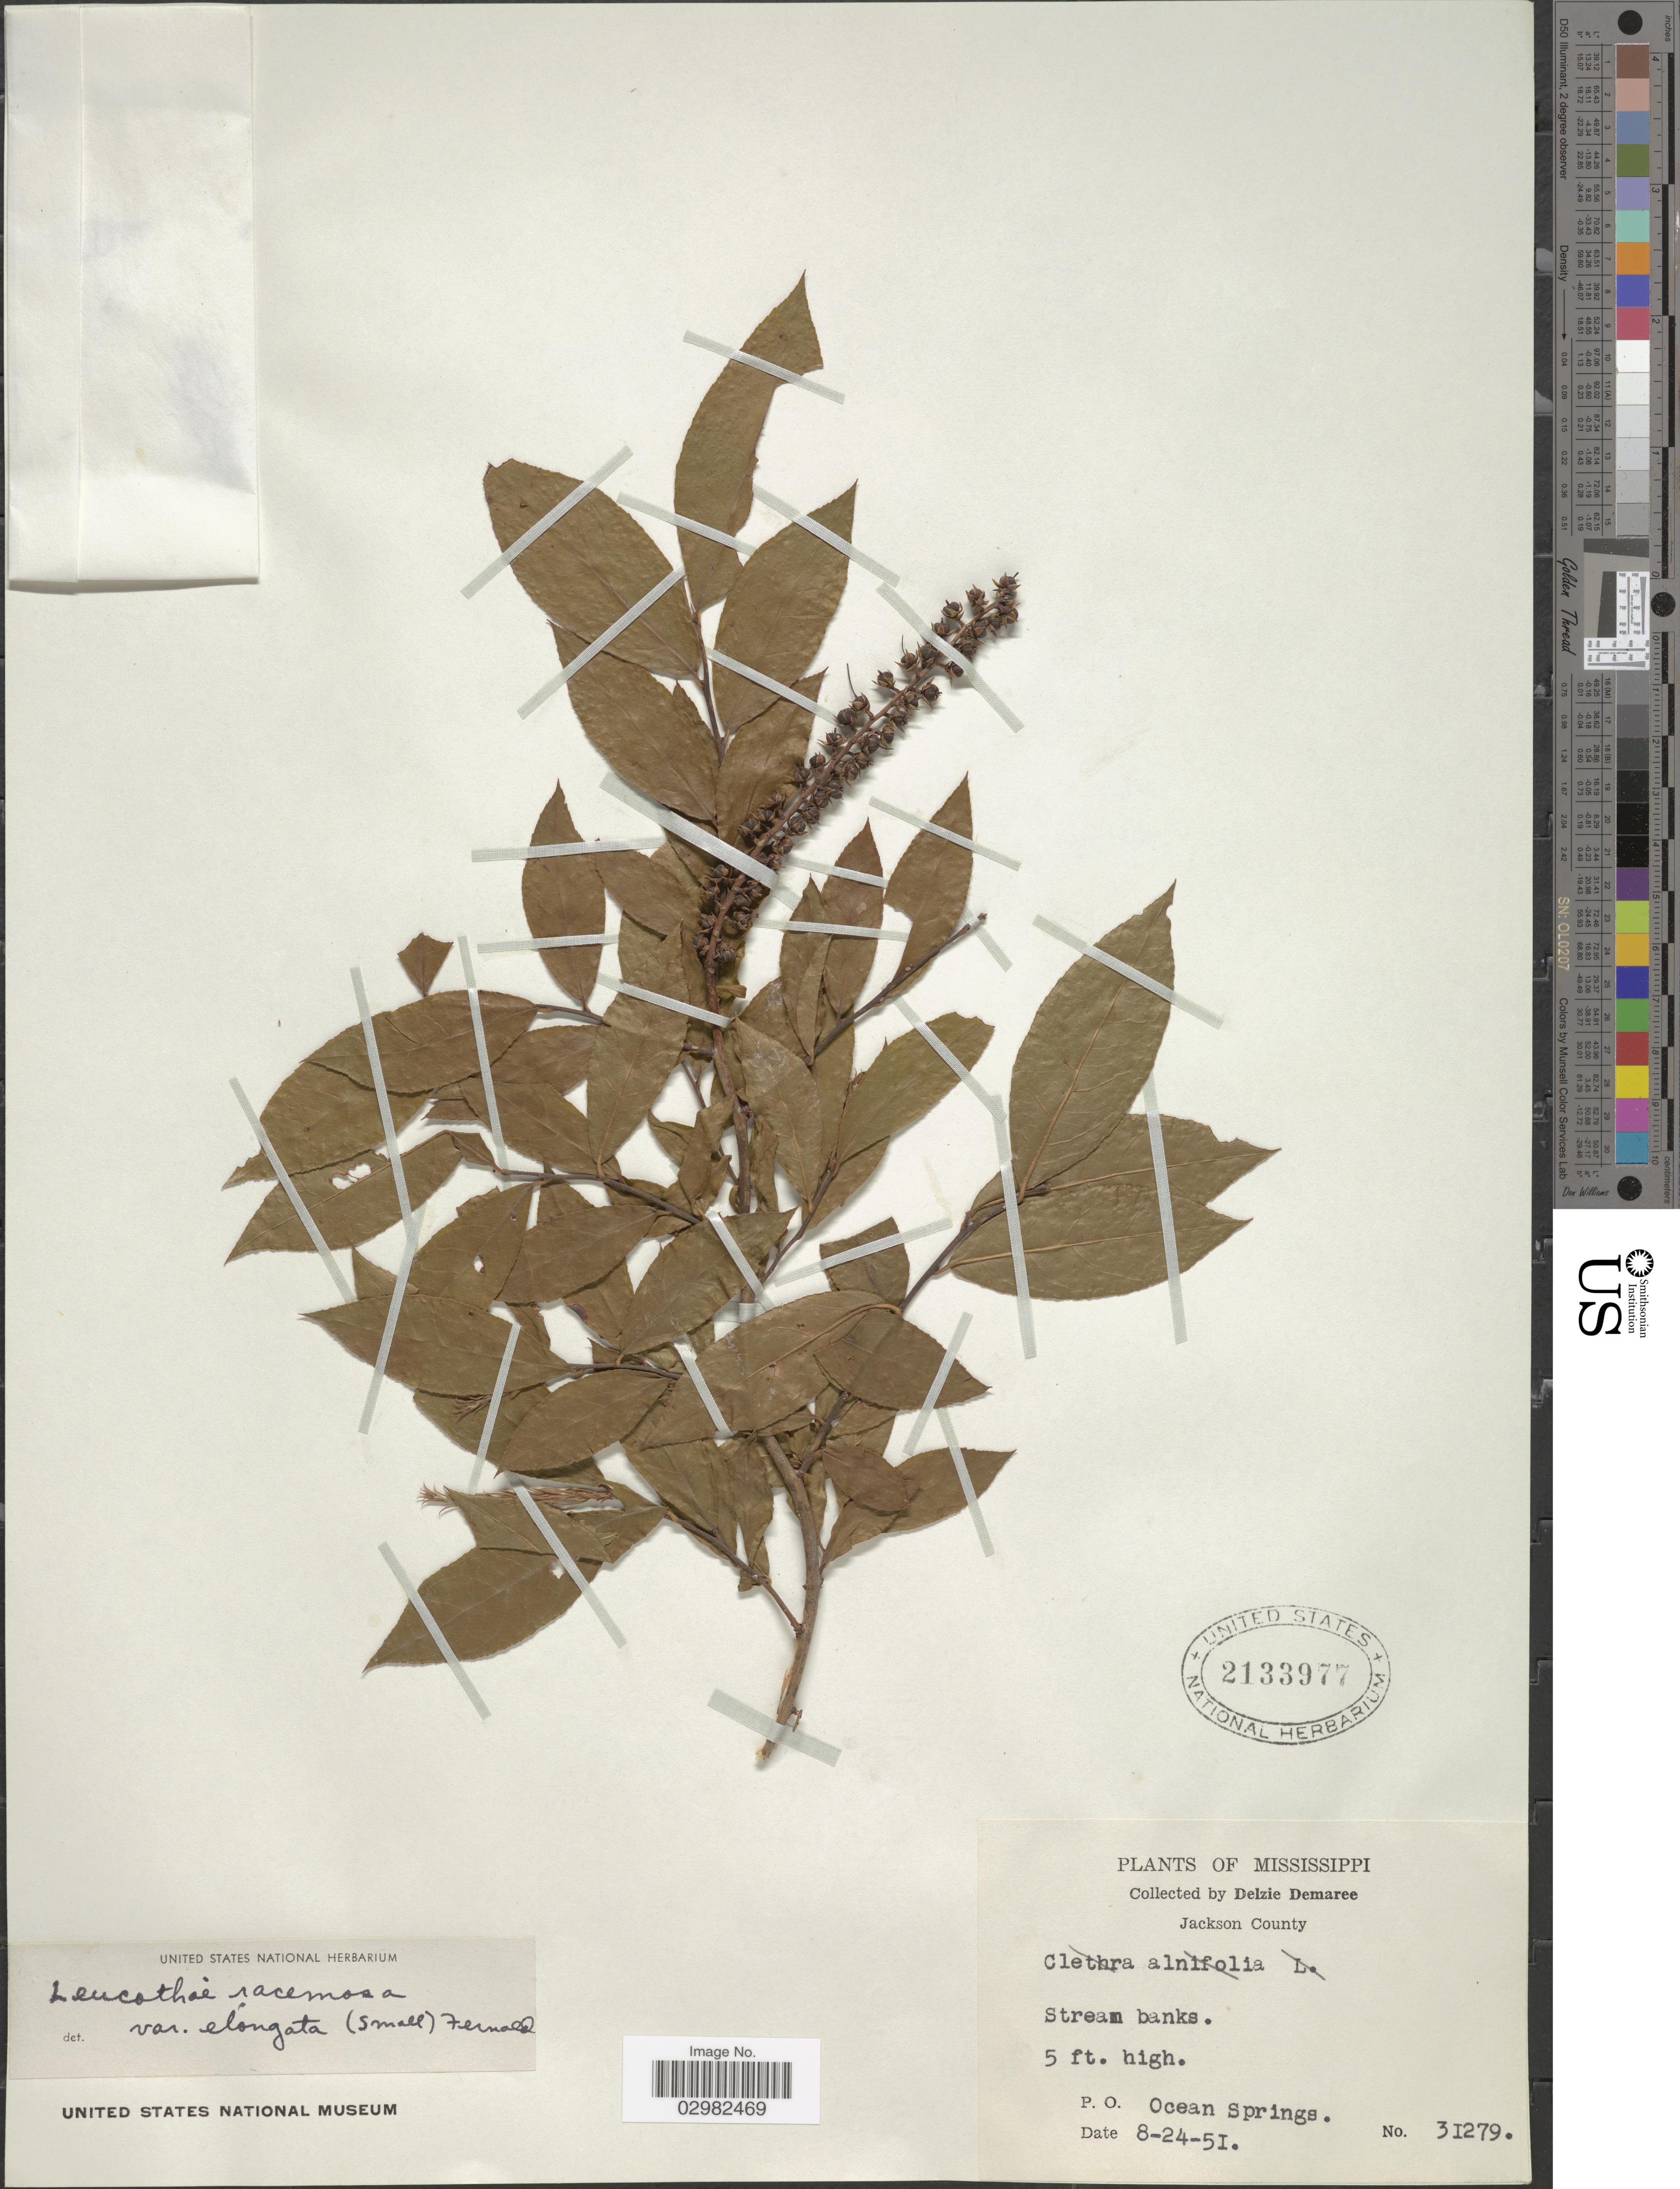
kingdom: Plantae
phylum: Tracheophyta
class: Magnoliopsida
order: Ericales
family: Ericaceae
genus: Leucothoe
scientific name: Leucothoë elongata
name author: Small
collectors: D. Demaree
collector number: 31279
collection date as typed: Transcribed d/m/y: 24/8/51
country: United States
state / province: Mississippi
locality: Jackson County, P.O. Ocean Springs.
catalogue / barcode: US 2133977